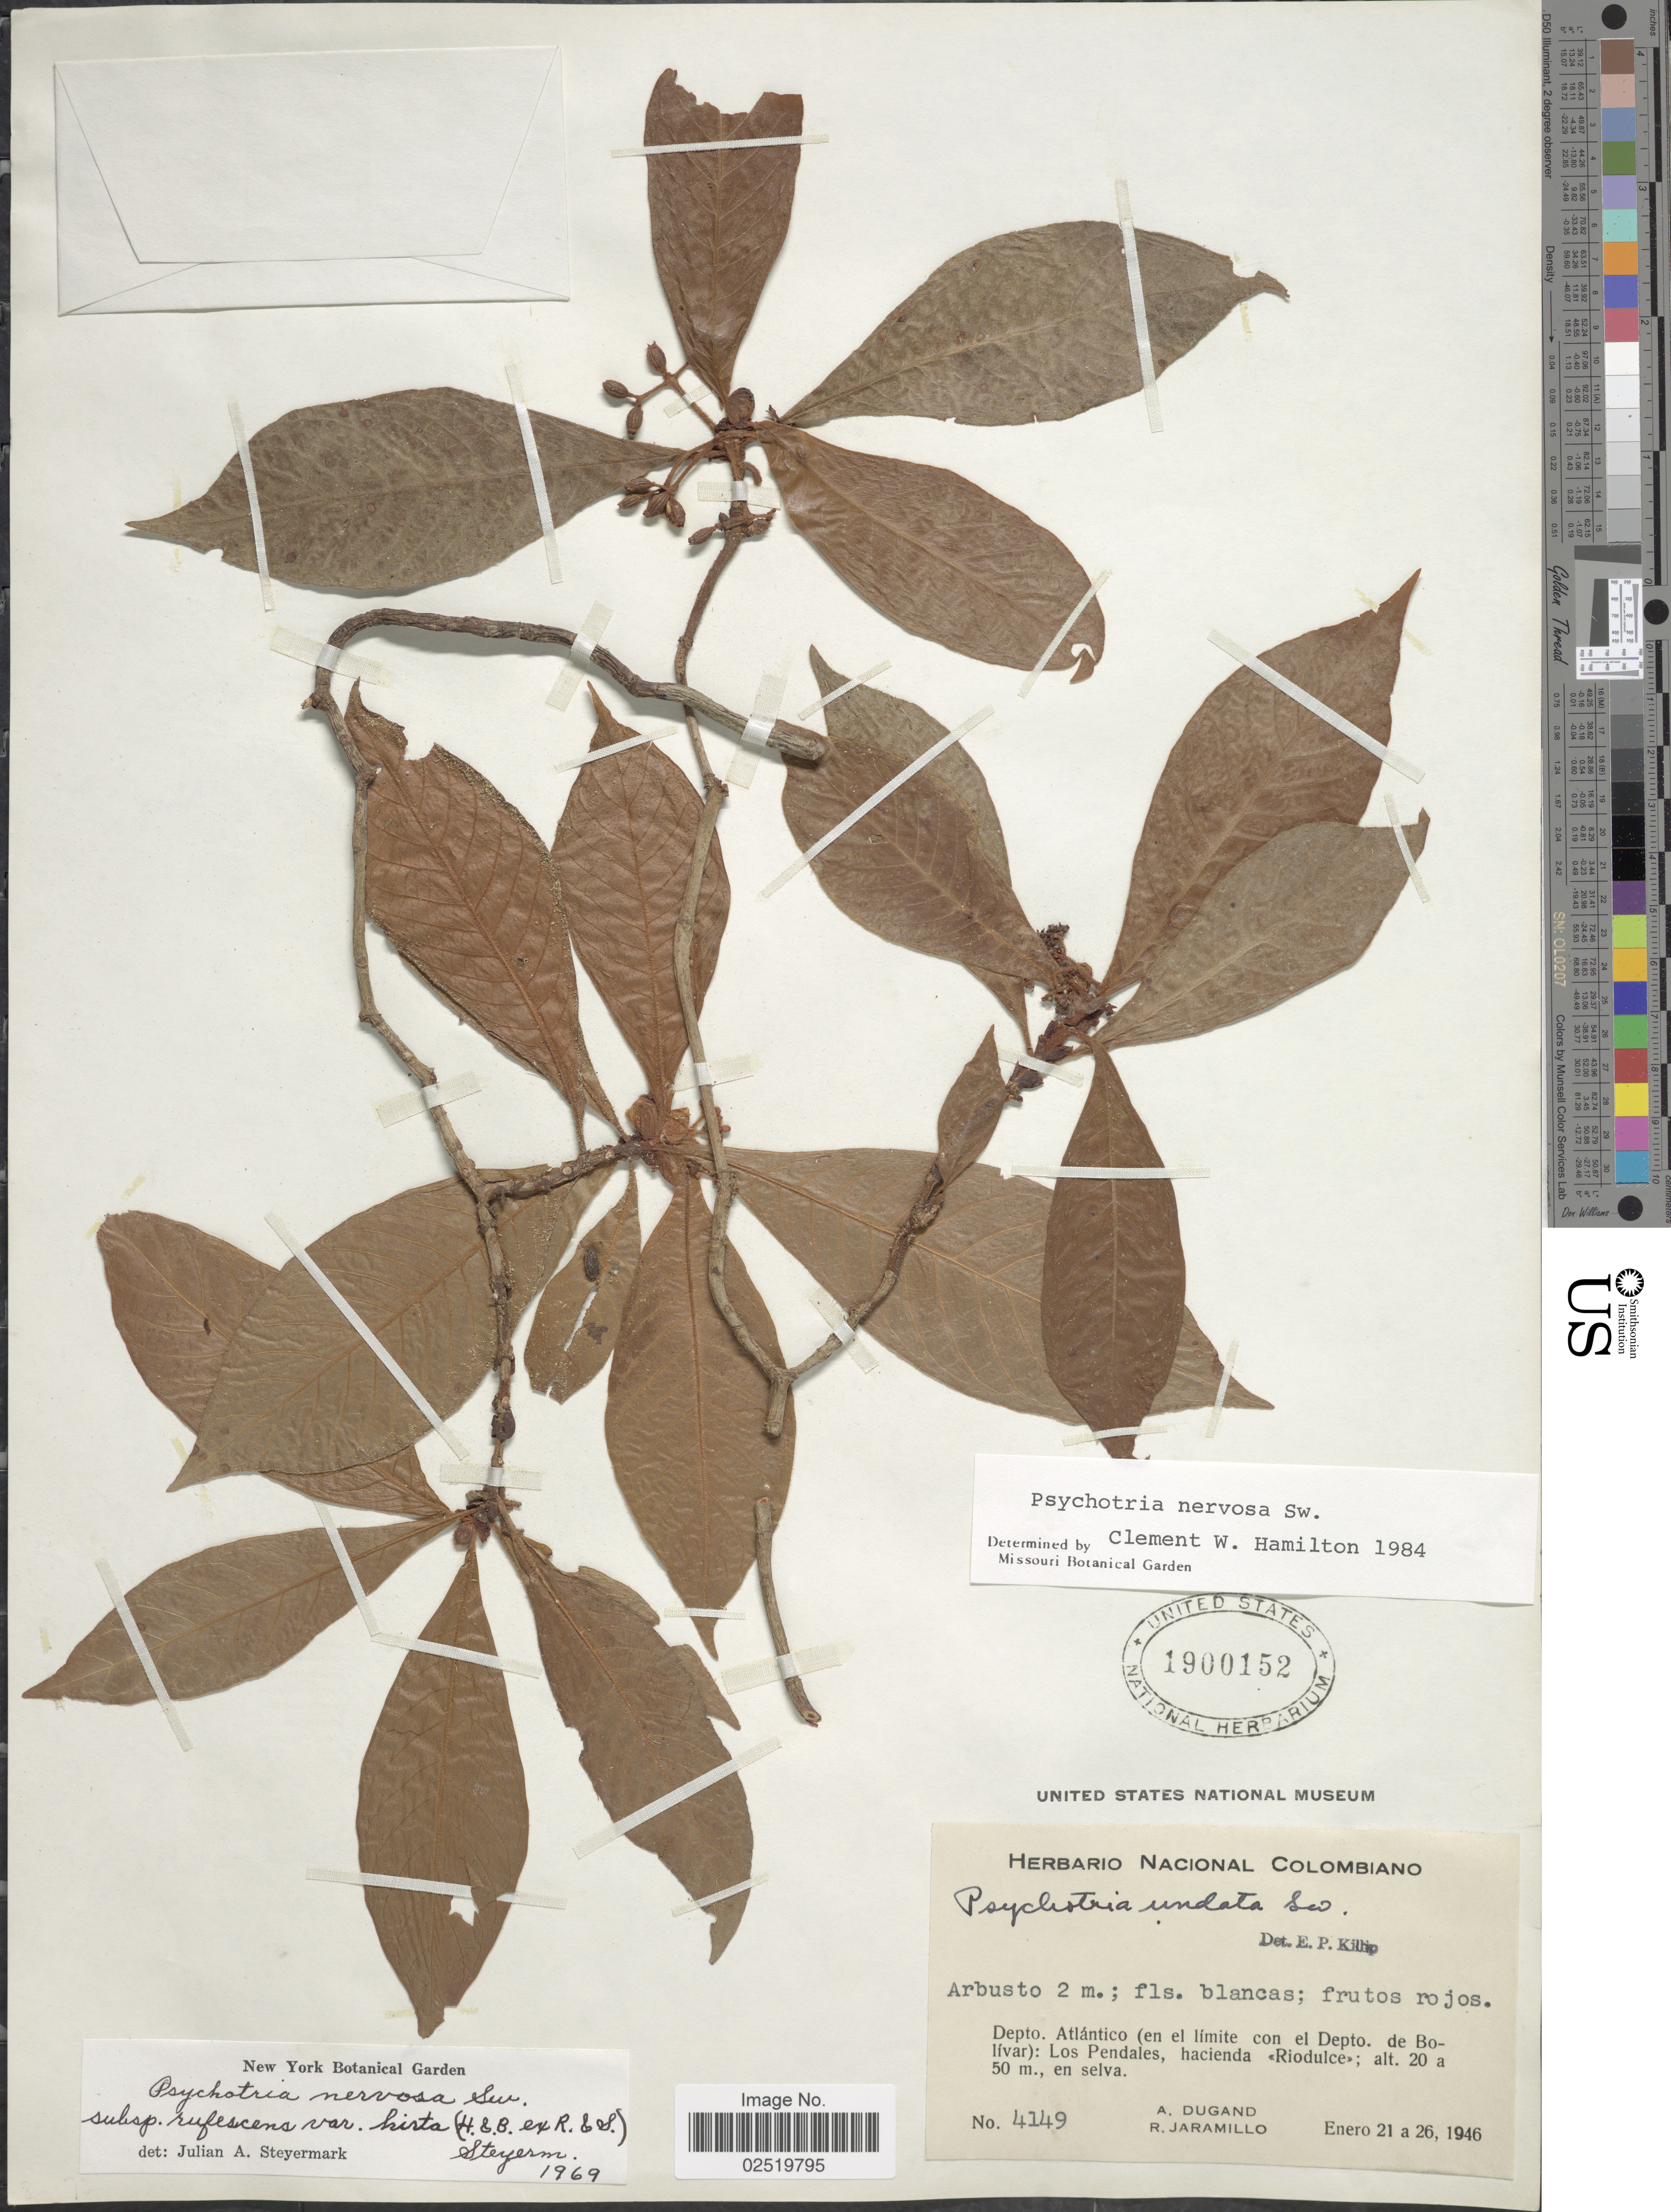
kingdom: Plantae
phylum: Tracheophyta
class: Magnoliopsida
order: Gentianales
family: Rubiaceae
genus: Psychotria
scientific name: Psychotria nervosa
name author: Sw.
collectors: A. Dugand & R. Jaramillo M.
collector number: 4149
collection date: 1946-01-21/1946-01-26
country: Colombia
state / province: Atlántico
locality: Depto. Atlantico. en el limite con el Depto. de Bolivar: Los Pedenales, hacienda <<Riodulce>>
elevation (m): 20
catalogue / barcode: US 1900152